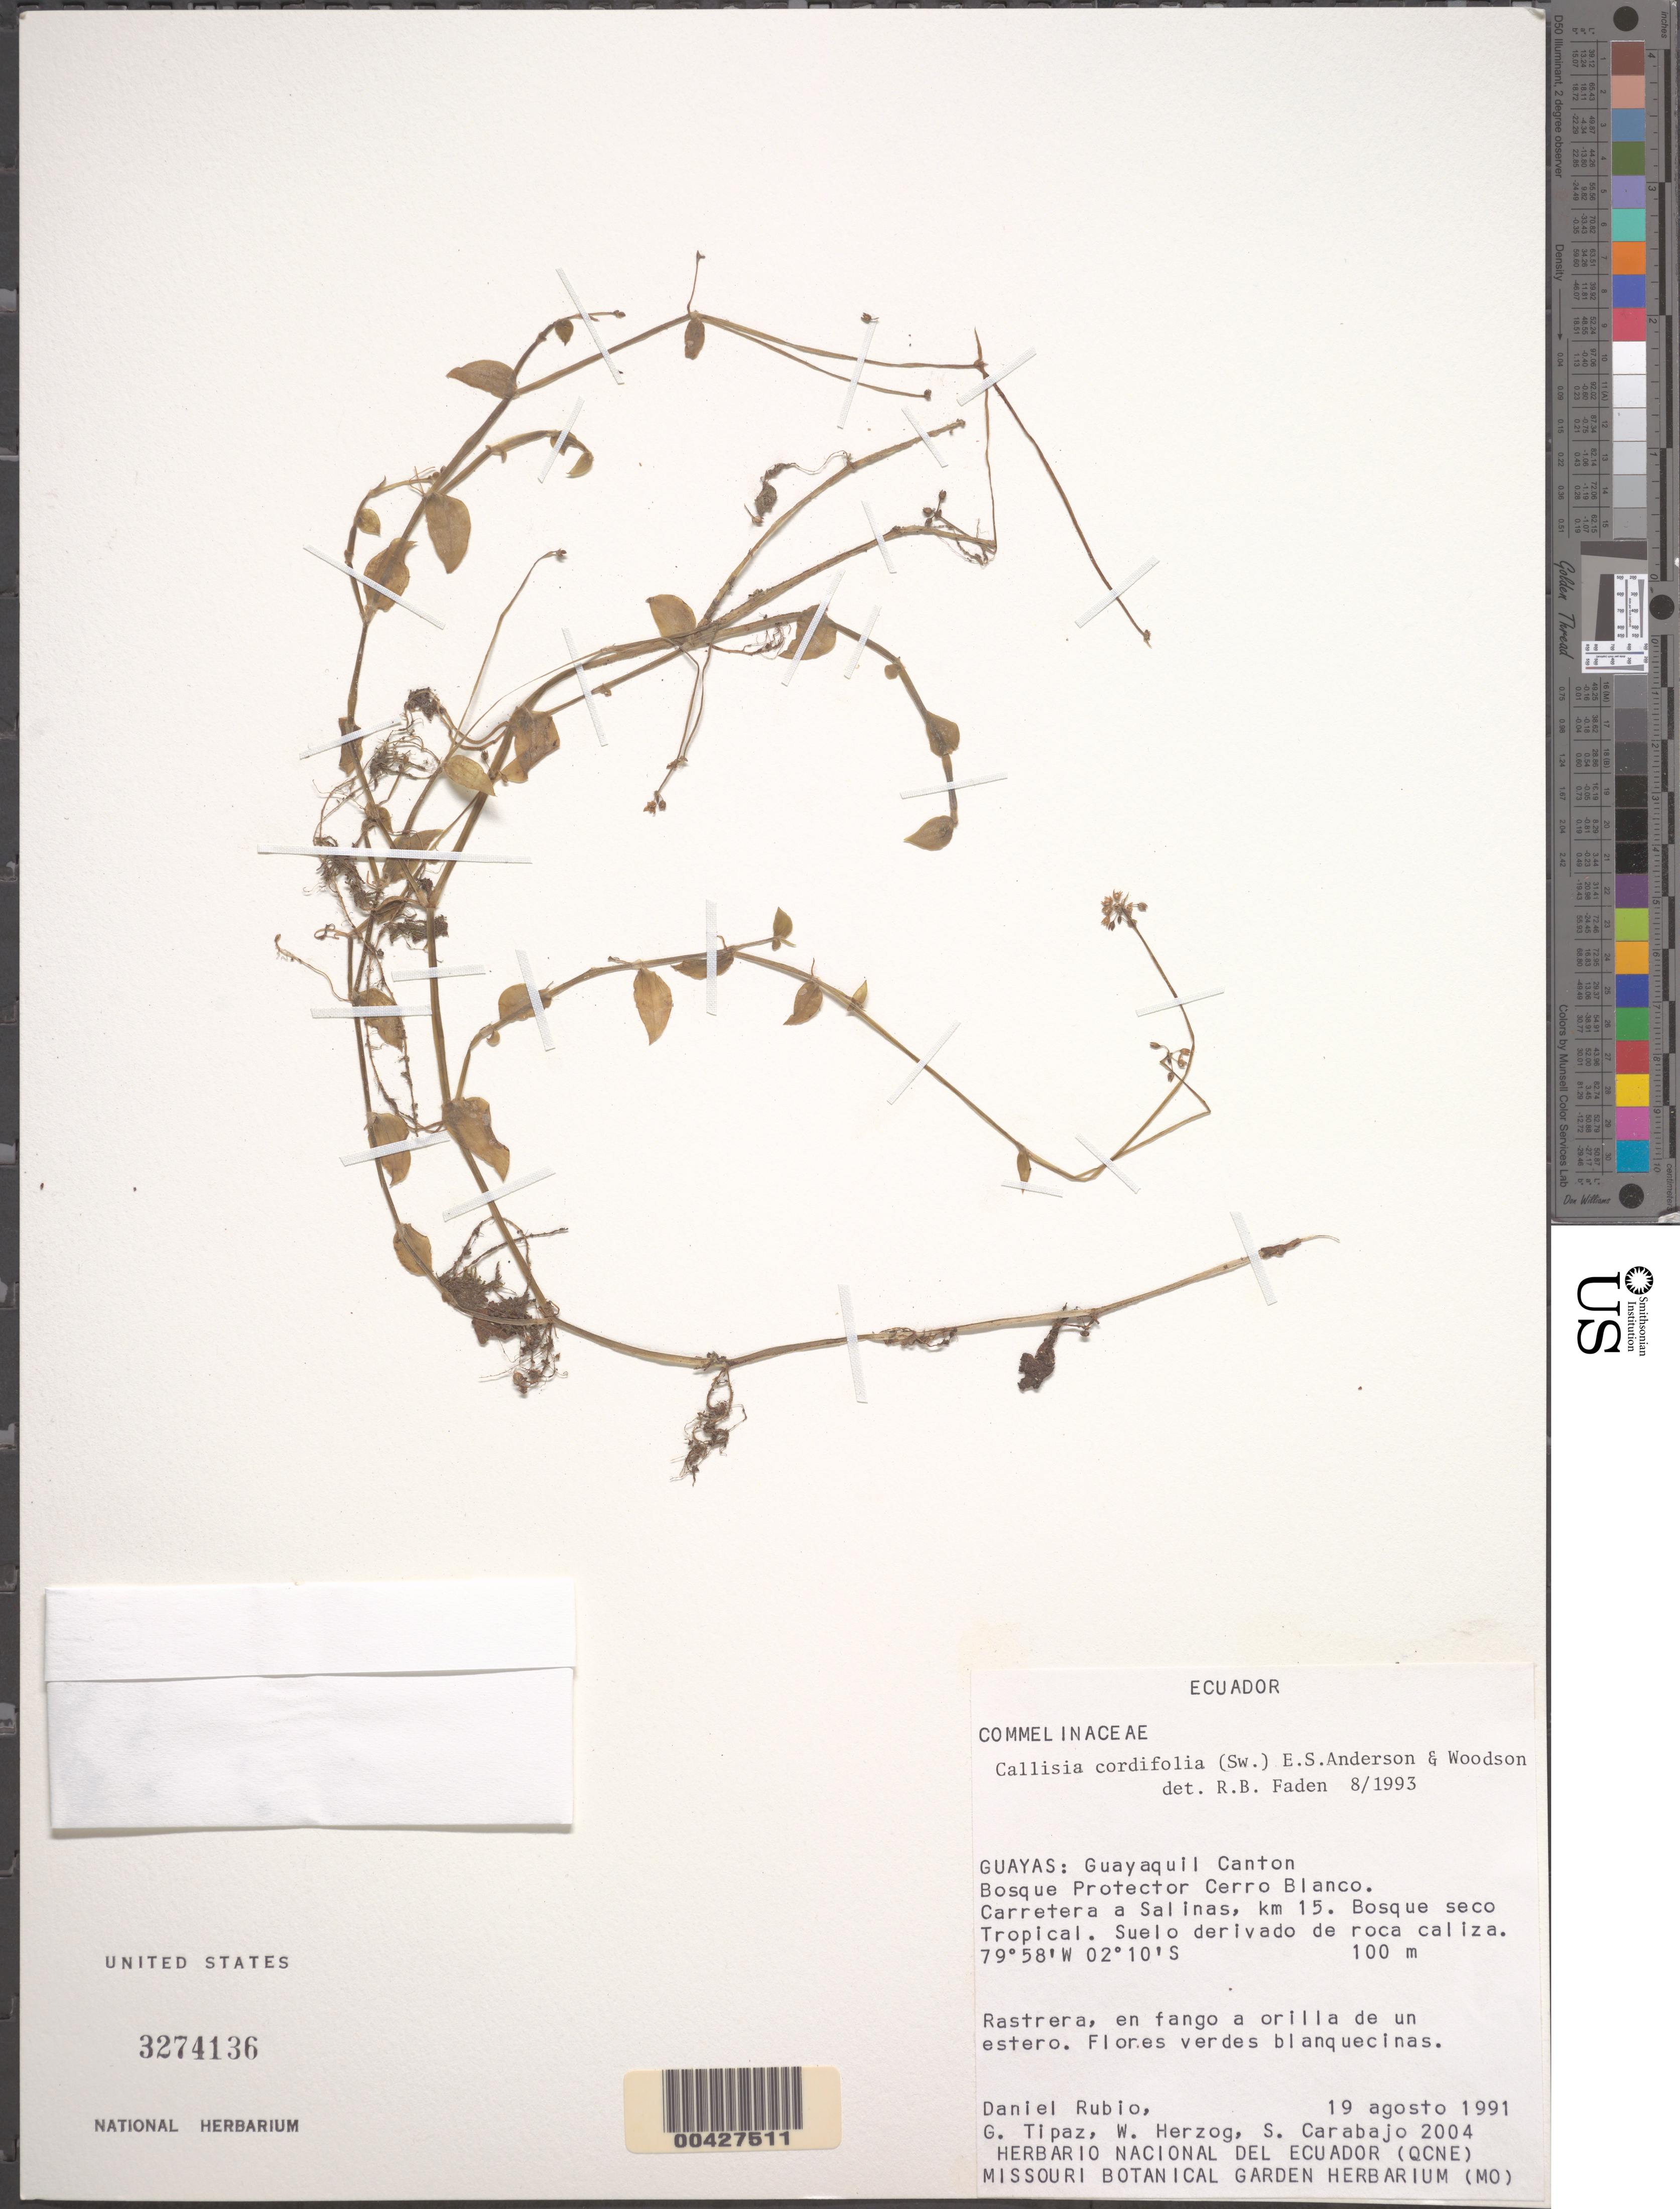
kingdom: Plantae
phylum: Tracheophyta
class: Liliopsida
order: Commelinales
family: Commelinaceae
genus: Callisia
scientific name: Callisia cordifolia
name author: (Sw.) E.S. Anderson & Woodson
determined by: Faden, Robert B., (US), Smithsonian Institution - National Museum of Natural History (UNITED STATES)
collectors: D. Rubio, G. Tipaz, W. Herzog & S. Carabajo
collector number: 2004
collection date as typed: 19 Aug 1991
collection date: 1991-08-19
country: Ecuador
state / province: Guayas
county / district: Guayaquil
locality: Guayaquil Canton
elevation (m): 100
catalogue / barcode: US 3274136